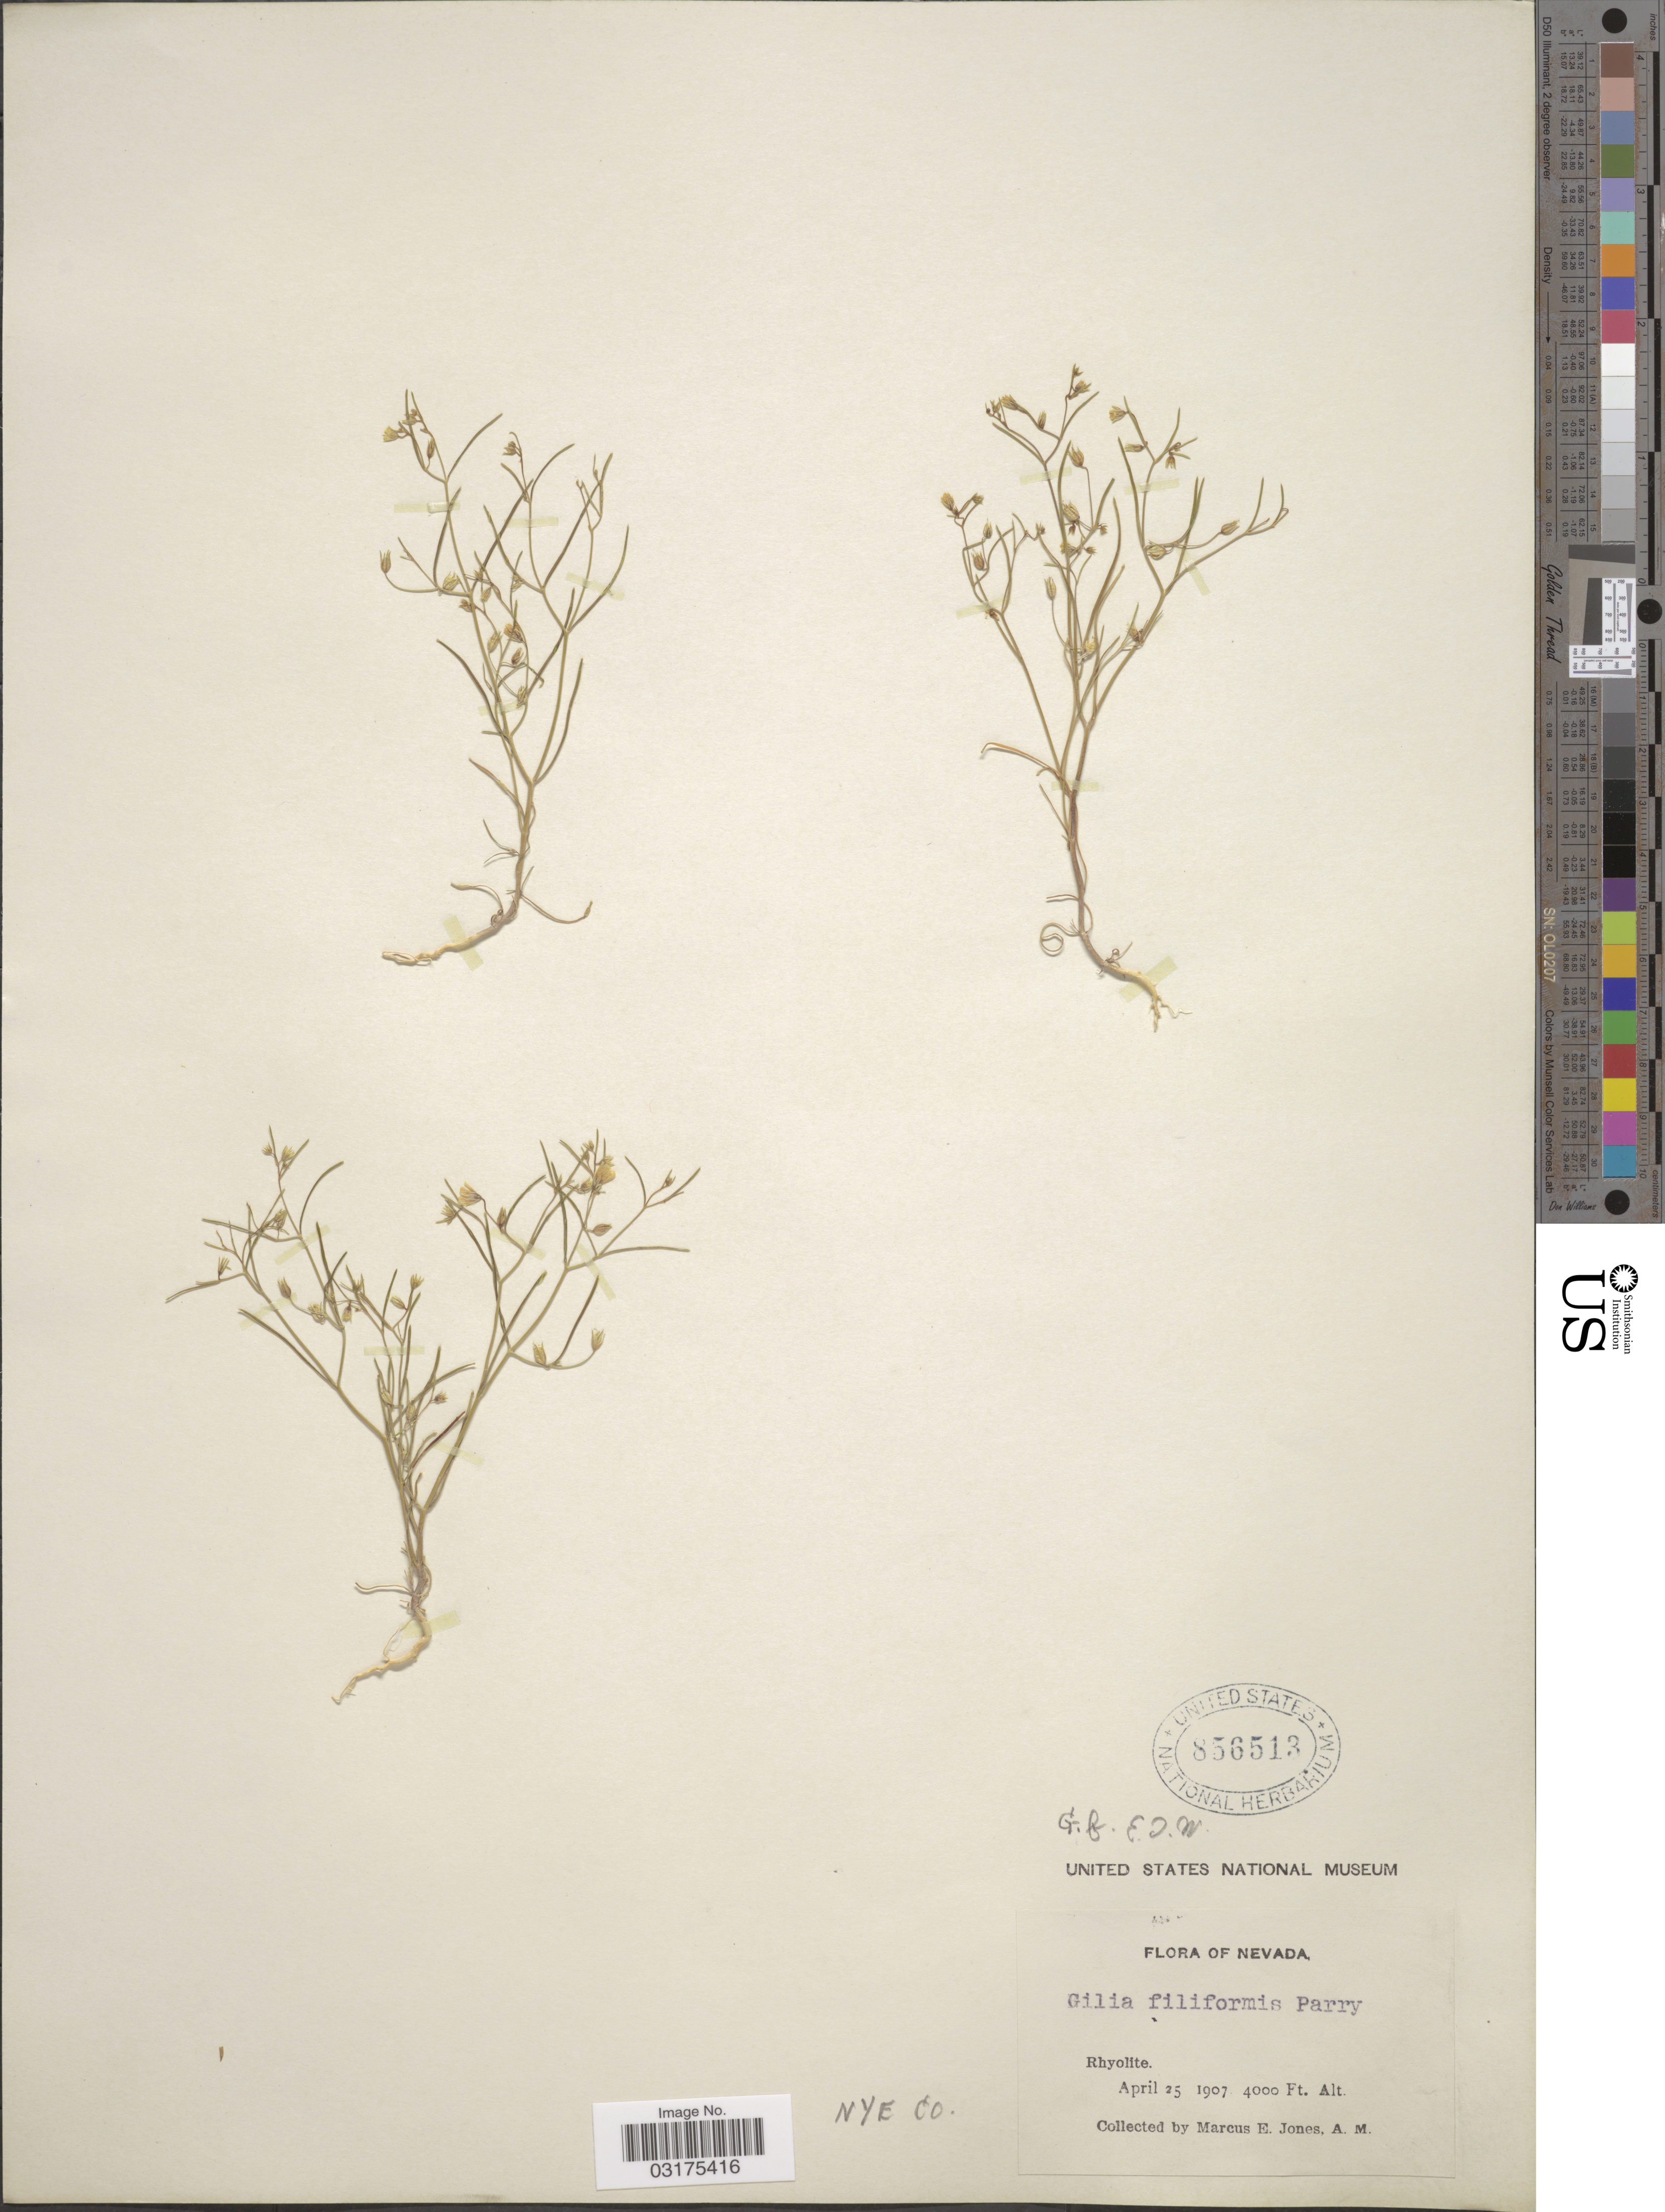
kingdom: Plantae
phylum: Tracheophyta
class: Magnoliopsida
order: Ericales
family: Polemoniaceae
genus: Linanthus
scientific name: Linanthus filiformis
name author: (Parry ex A. Gray) J.M. Porter & L.A. Johnson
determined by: Strong, Mark T., (BOT), Smithsonian Institution - National Museum of Natural History (UNITED STATES)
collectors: M. E. Jones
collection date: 1907-04-25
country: United States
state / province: Nevada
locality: Rhyolite, Nye Co.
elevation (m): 1219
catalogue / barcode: US 856513